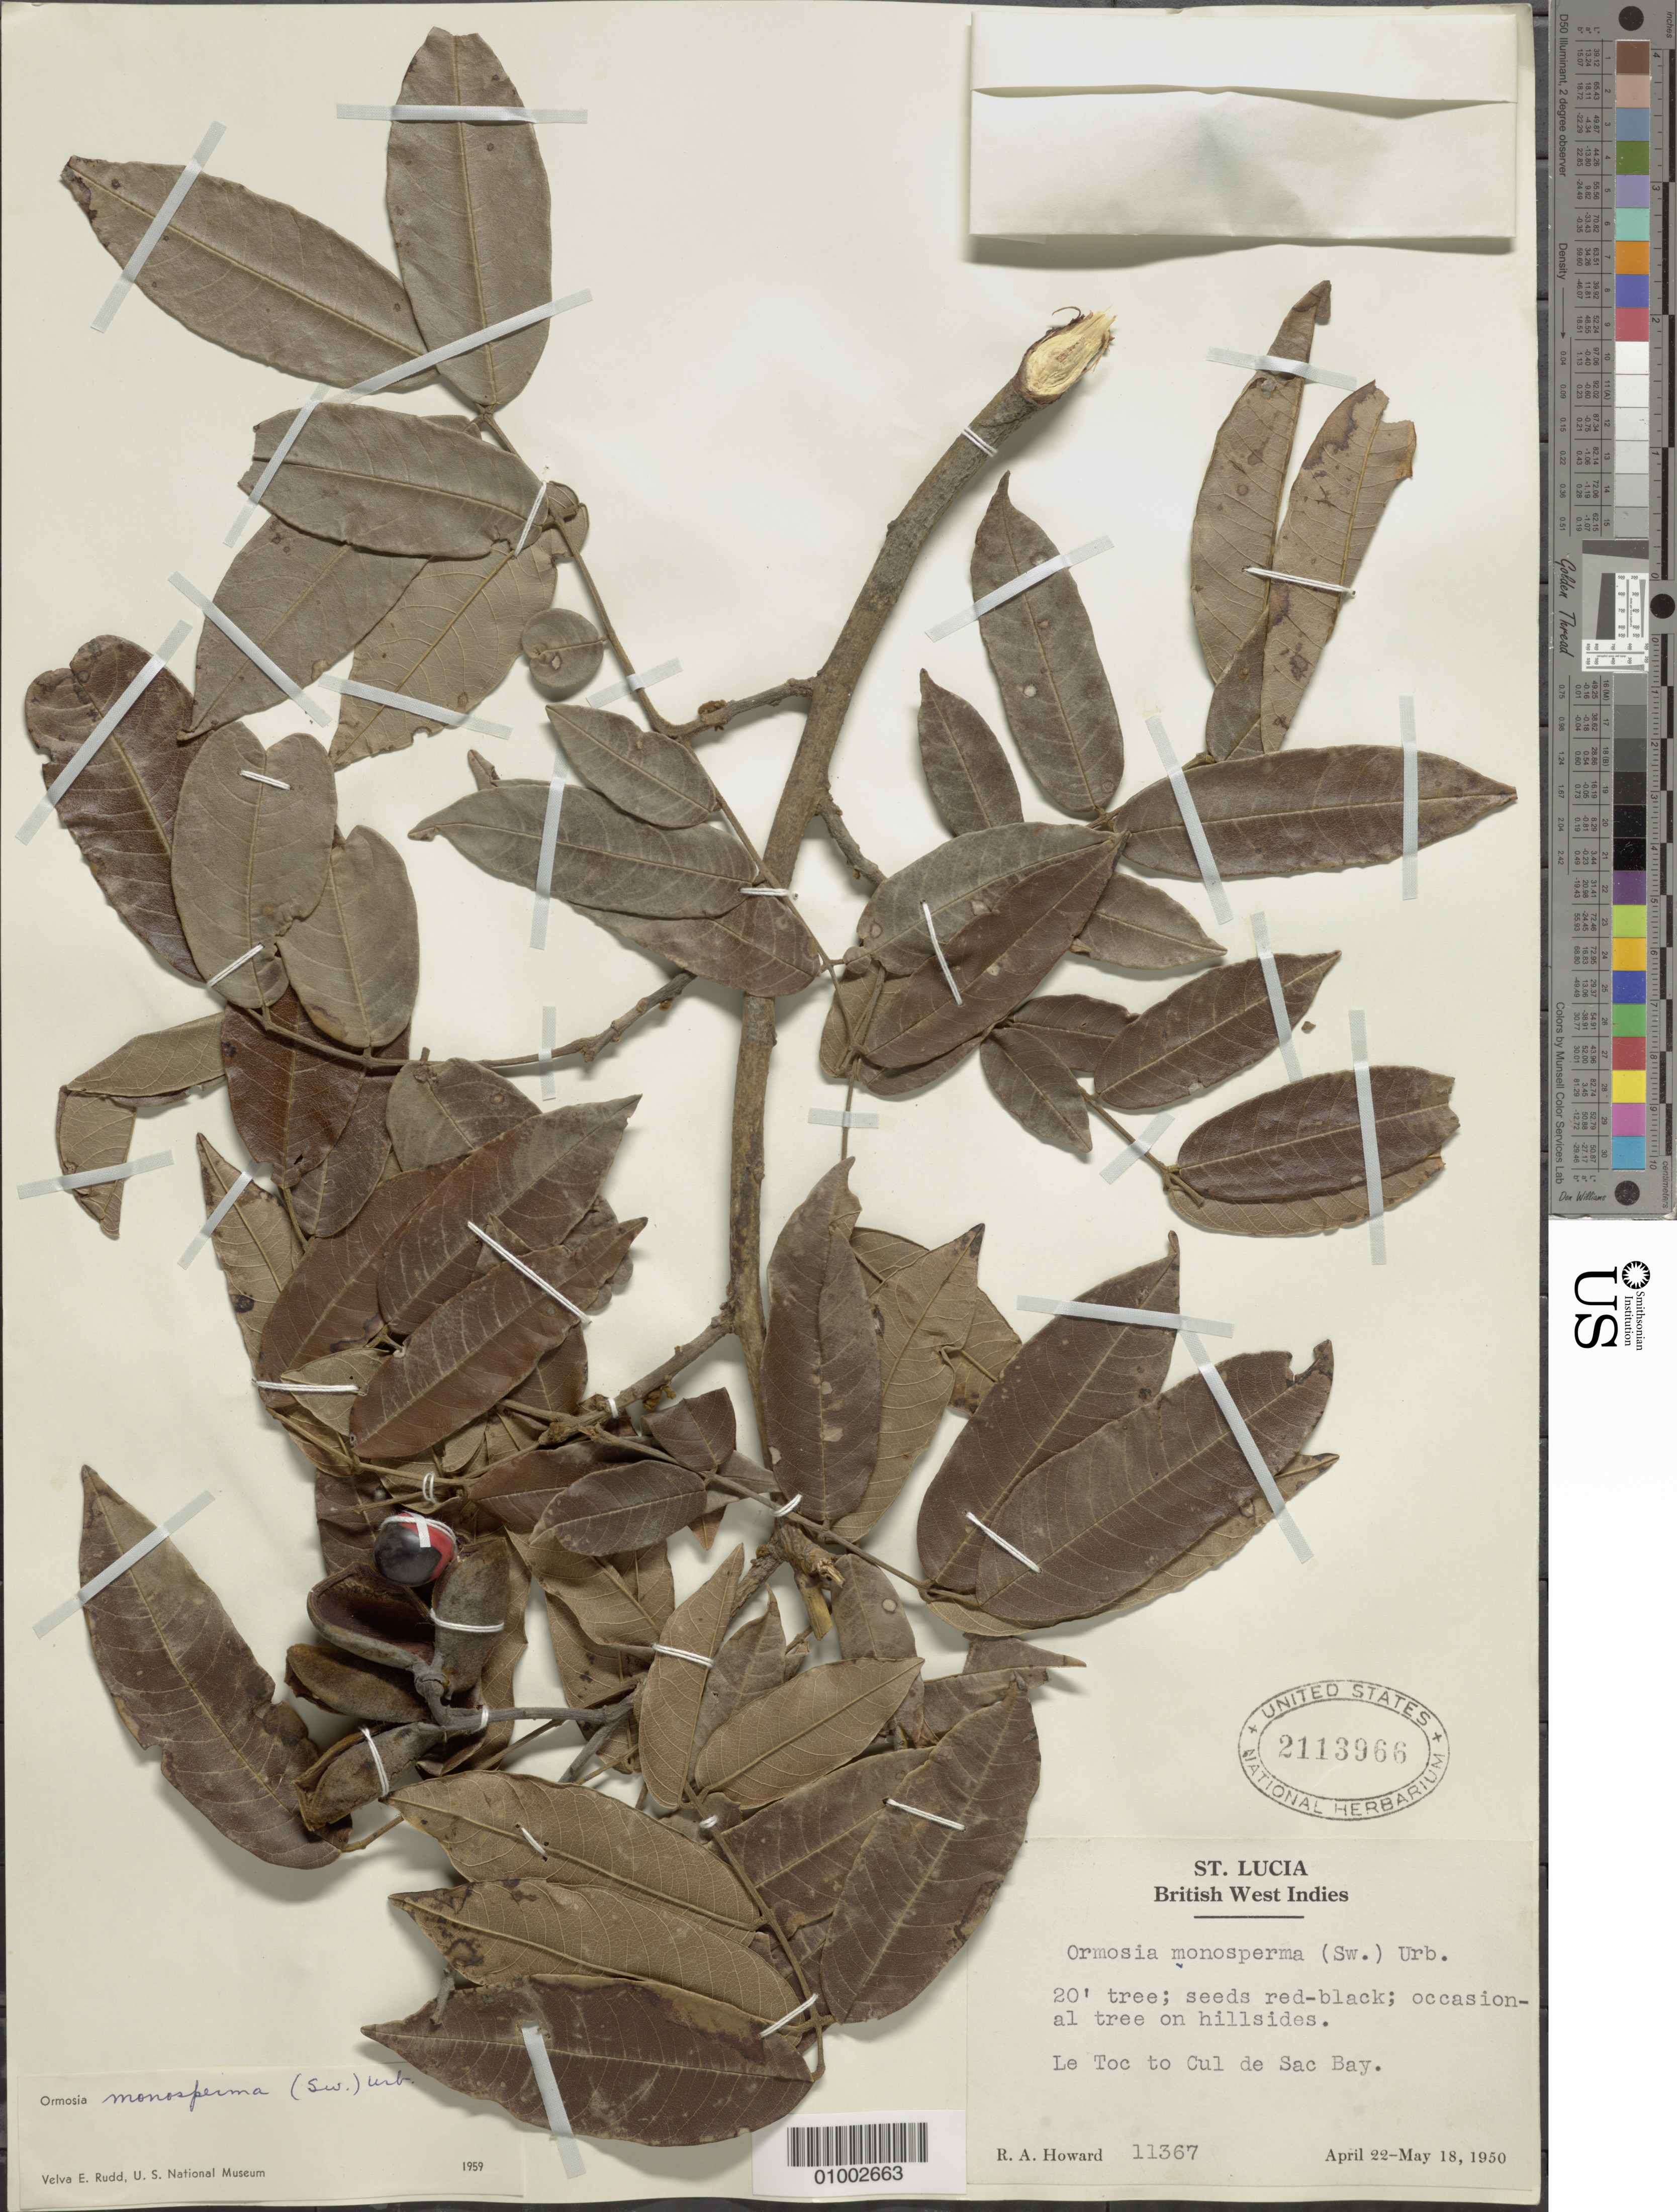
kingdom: Plantae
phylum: Tracheophyta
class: Magnoliopsida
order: Fabales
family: Fabaceae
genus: Ormosia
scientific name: Ormosia monosperma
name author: (Sw.) Urb.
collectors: R. A. Howard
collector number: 11367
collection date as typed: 22 Apr 1950 to 18 May 1950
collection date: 1950-04-22/1950-05-18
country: St. Lucia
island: St. Lucia I.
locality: Le Toc to Cul de Sac Bay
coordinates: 0 N, 0 E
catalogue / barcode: US 2113966